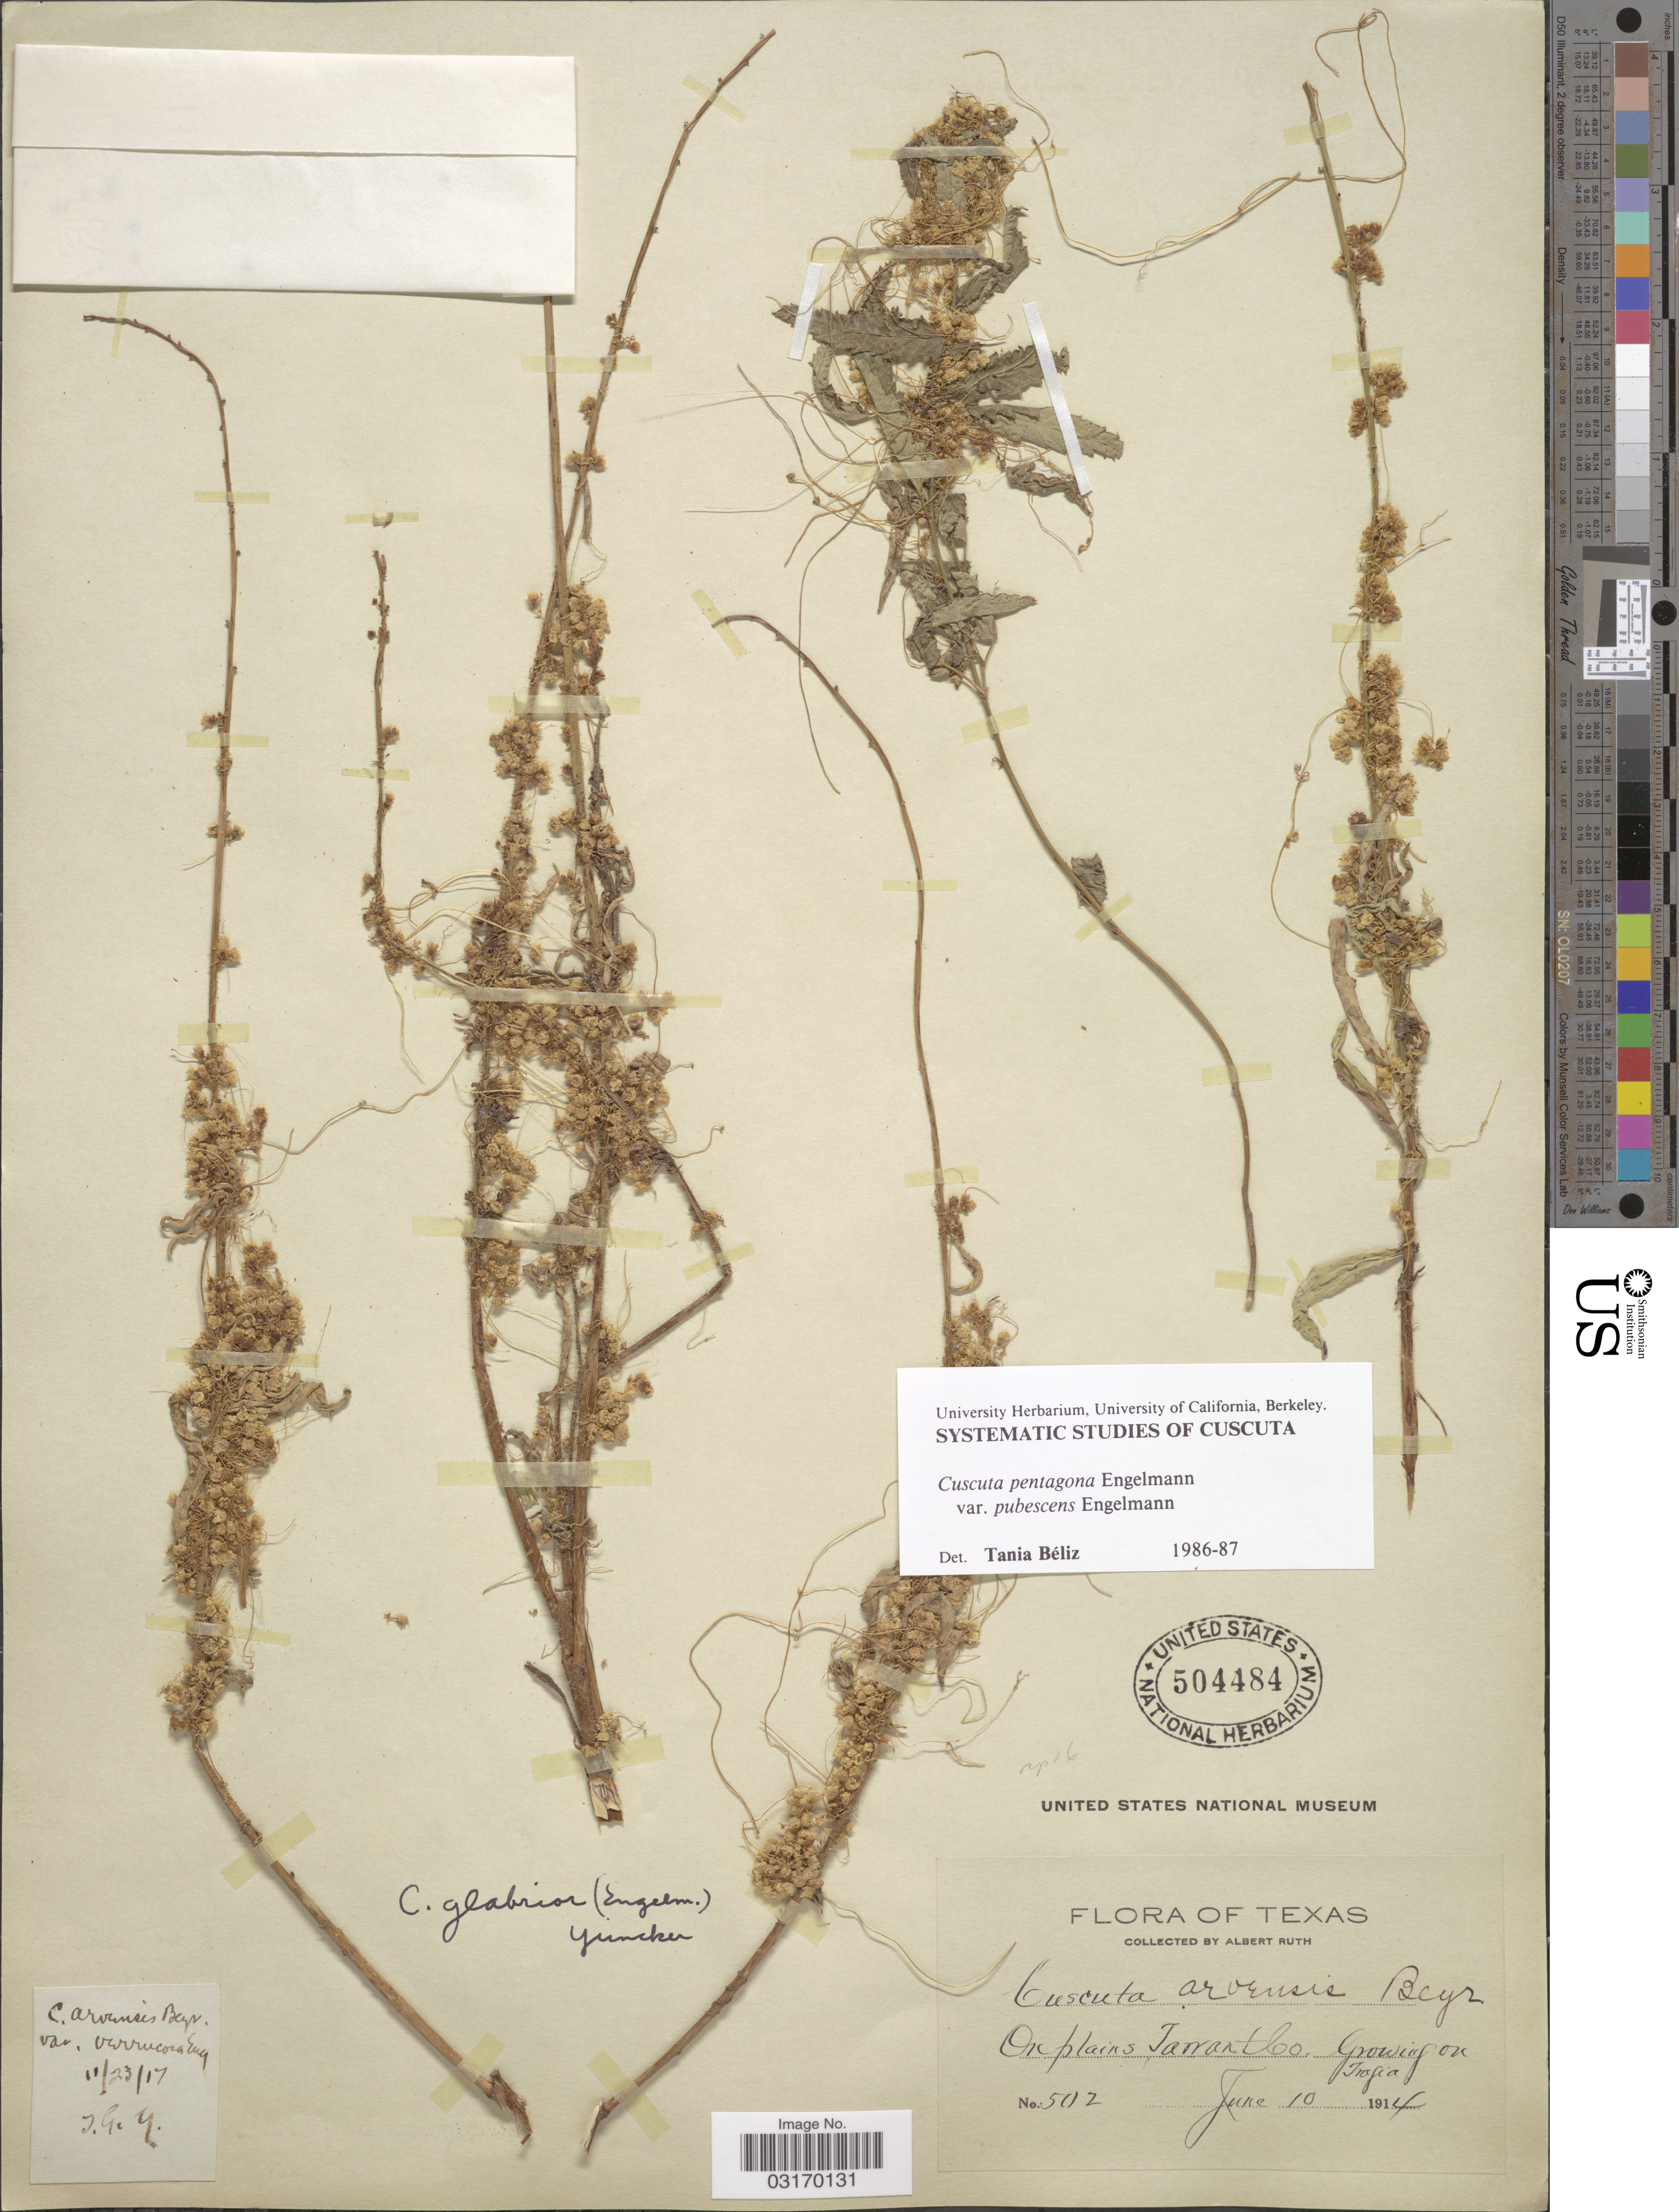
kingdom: Plantae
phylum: Tracheophyta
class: Magnoliopsida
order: Solanales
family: Convolvulaceae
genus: Cuscuta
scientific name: Cuscuta pentagona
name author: Engelm.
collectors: A. Ruth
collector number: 502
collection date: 1914-06-10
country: United States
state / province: Texas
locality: On plains, Tarrant Co. Growing on Tragia.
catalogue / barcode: US 504484